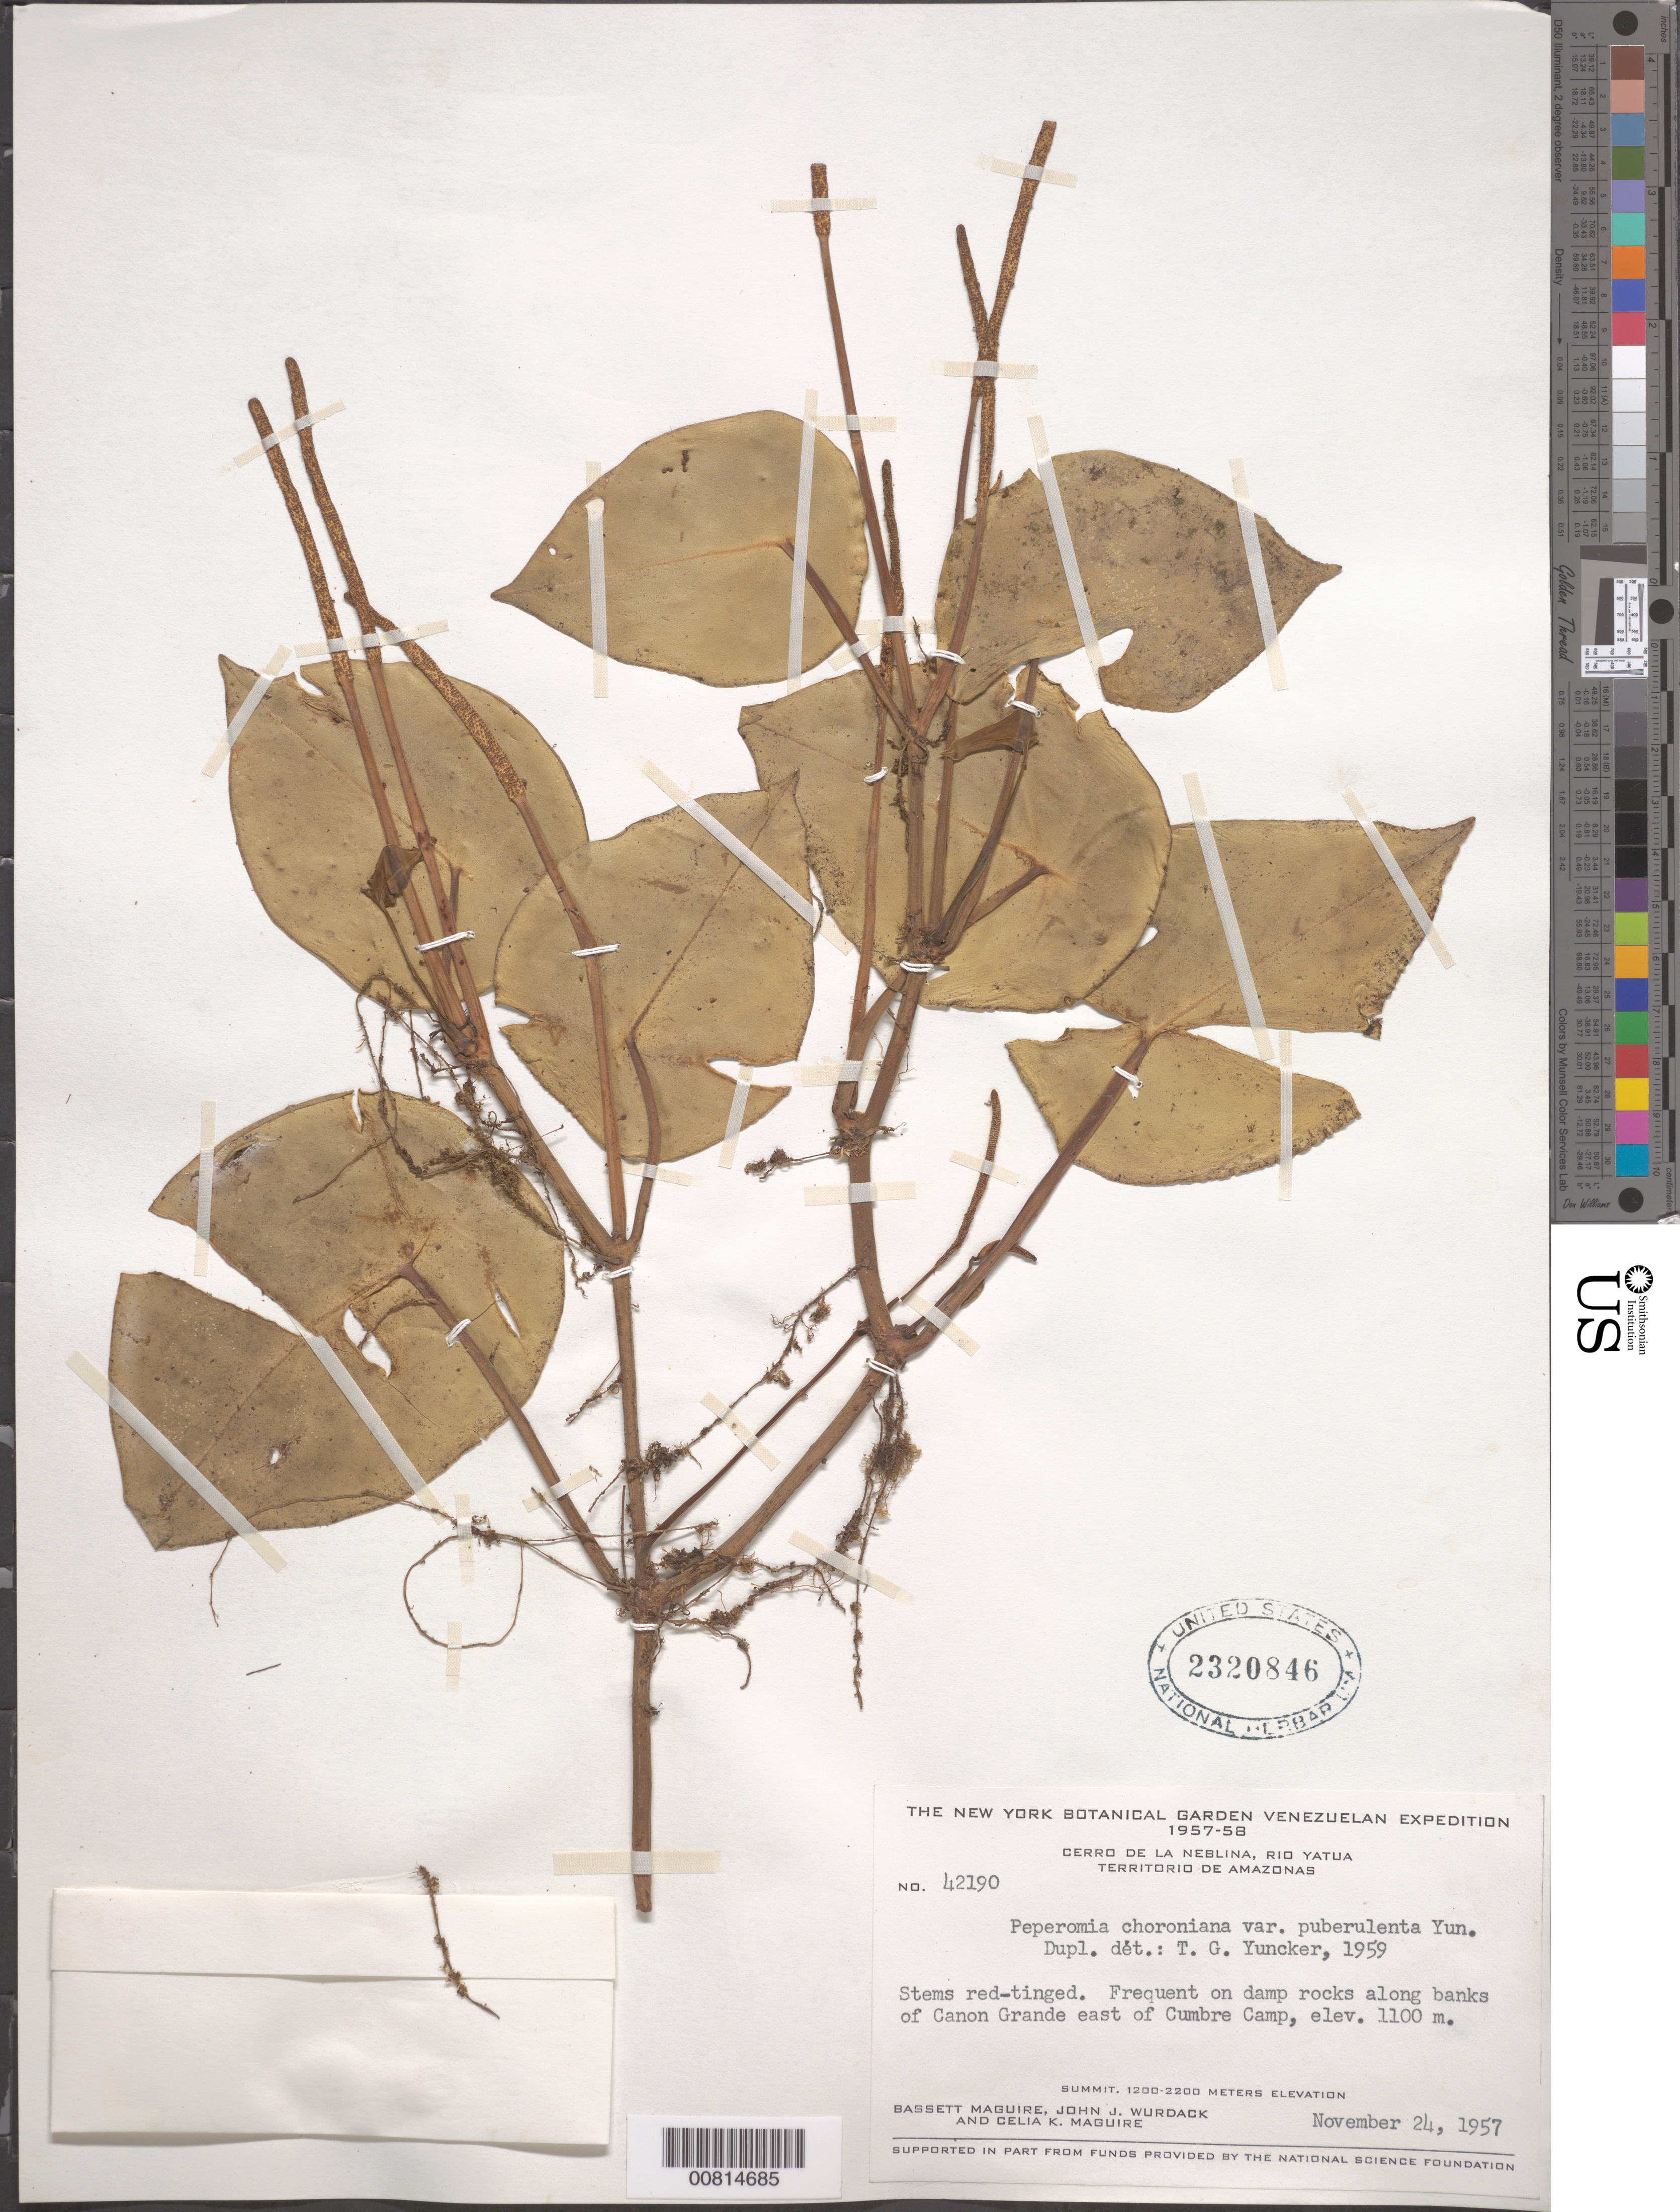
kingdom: Plantae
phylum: Tracheophyta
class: Magnoliopsida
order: Piperales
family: Piperaceae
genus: Peperomia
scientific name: Peperomia choroniana var. puberulenta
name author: Yunck.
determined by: Yuncker, T. G.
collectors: B. Maguire, J. J. Wurdack & C. K. Maguire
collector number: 42190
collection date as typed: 24-Nov-57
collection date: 1957-11-24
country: Venezuela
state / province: Amazonas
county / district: Río Negro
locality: Cerro de la Neblina, Río Yatua, along Cañon Grande, E of Cumbre Camp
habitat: Damp rocks along banks of Cañon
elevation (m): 1100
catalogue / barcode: US 2320846